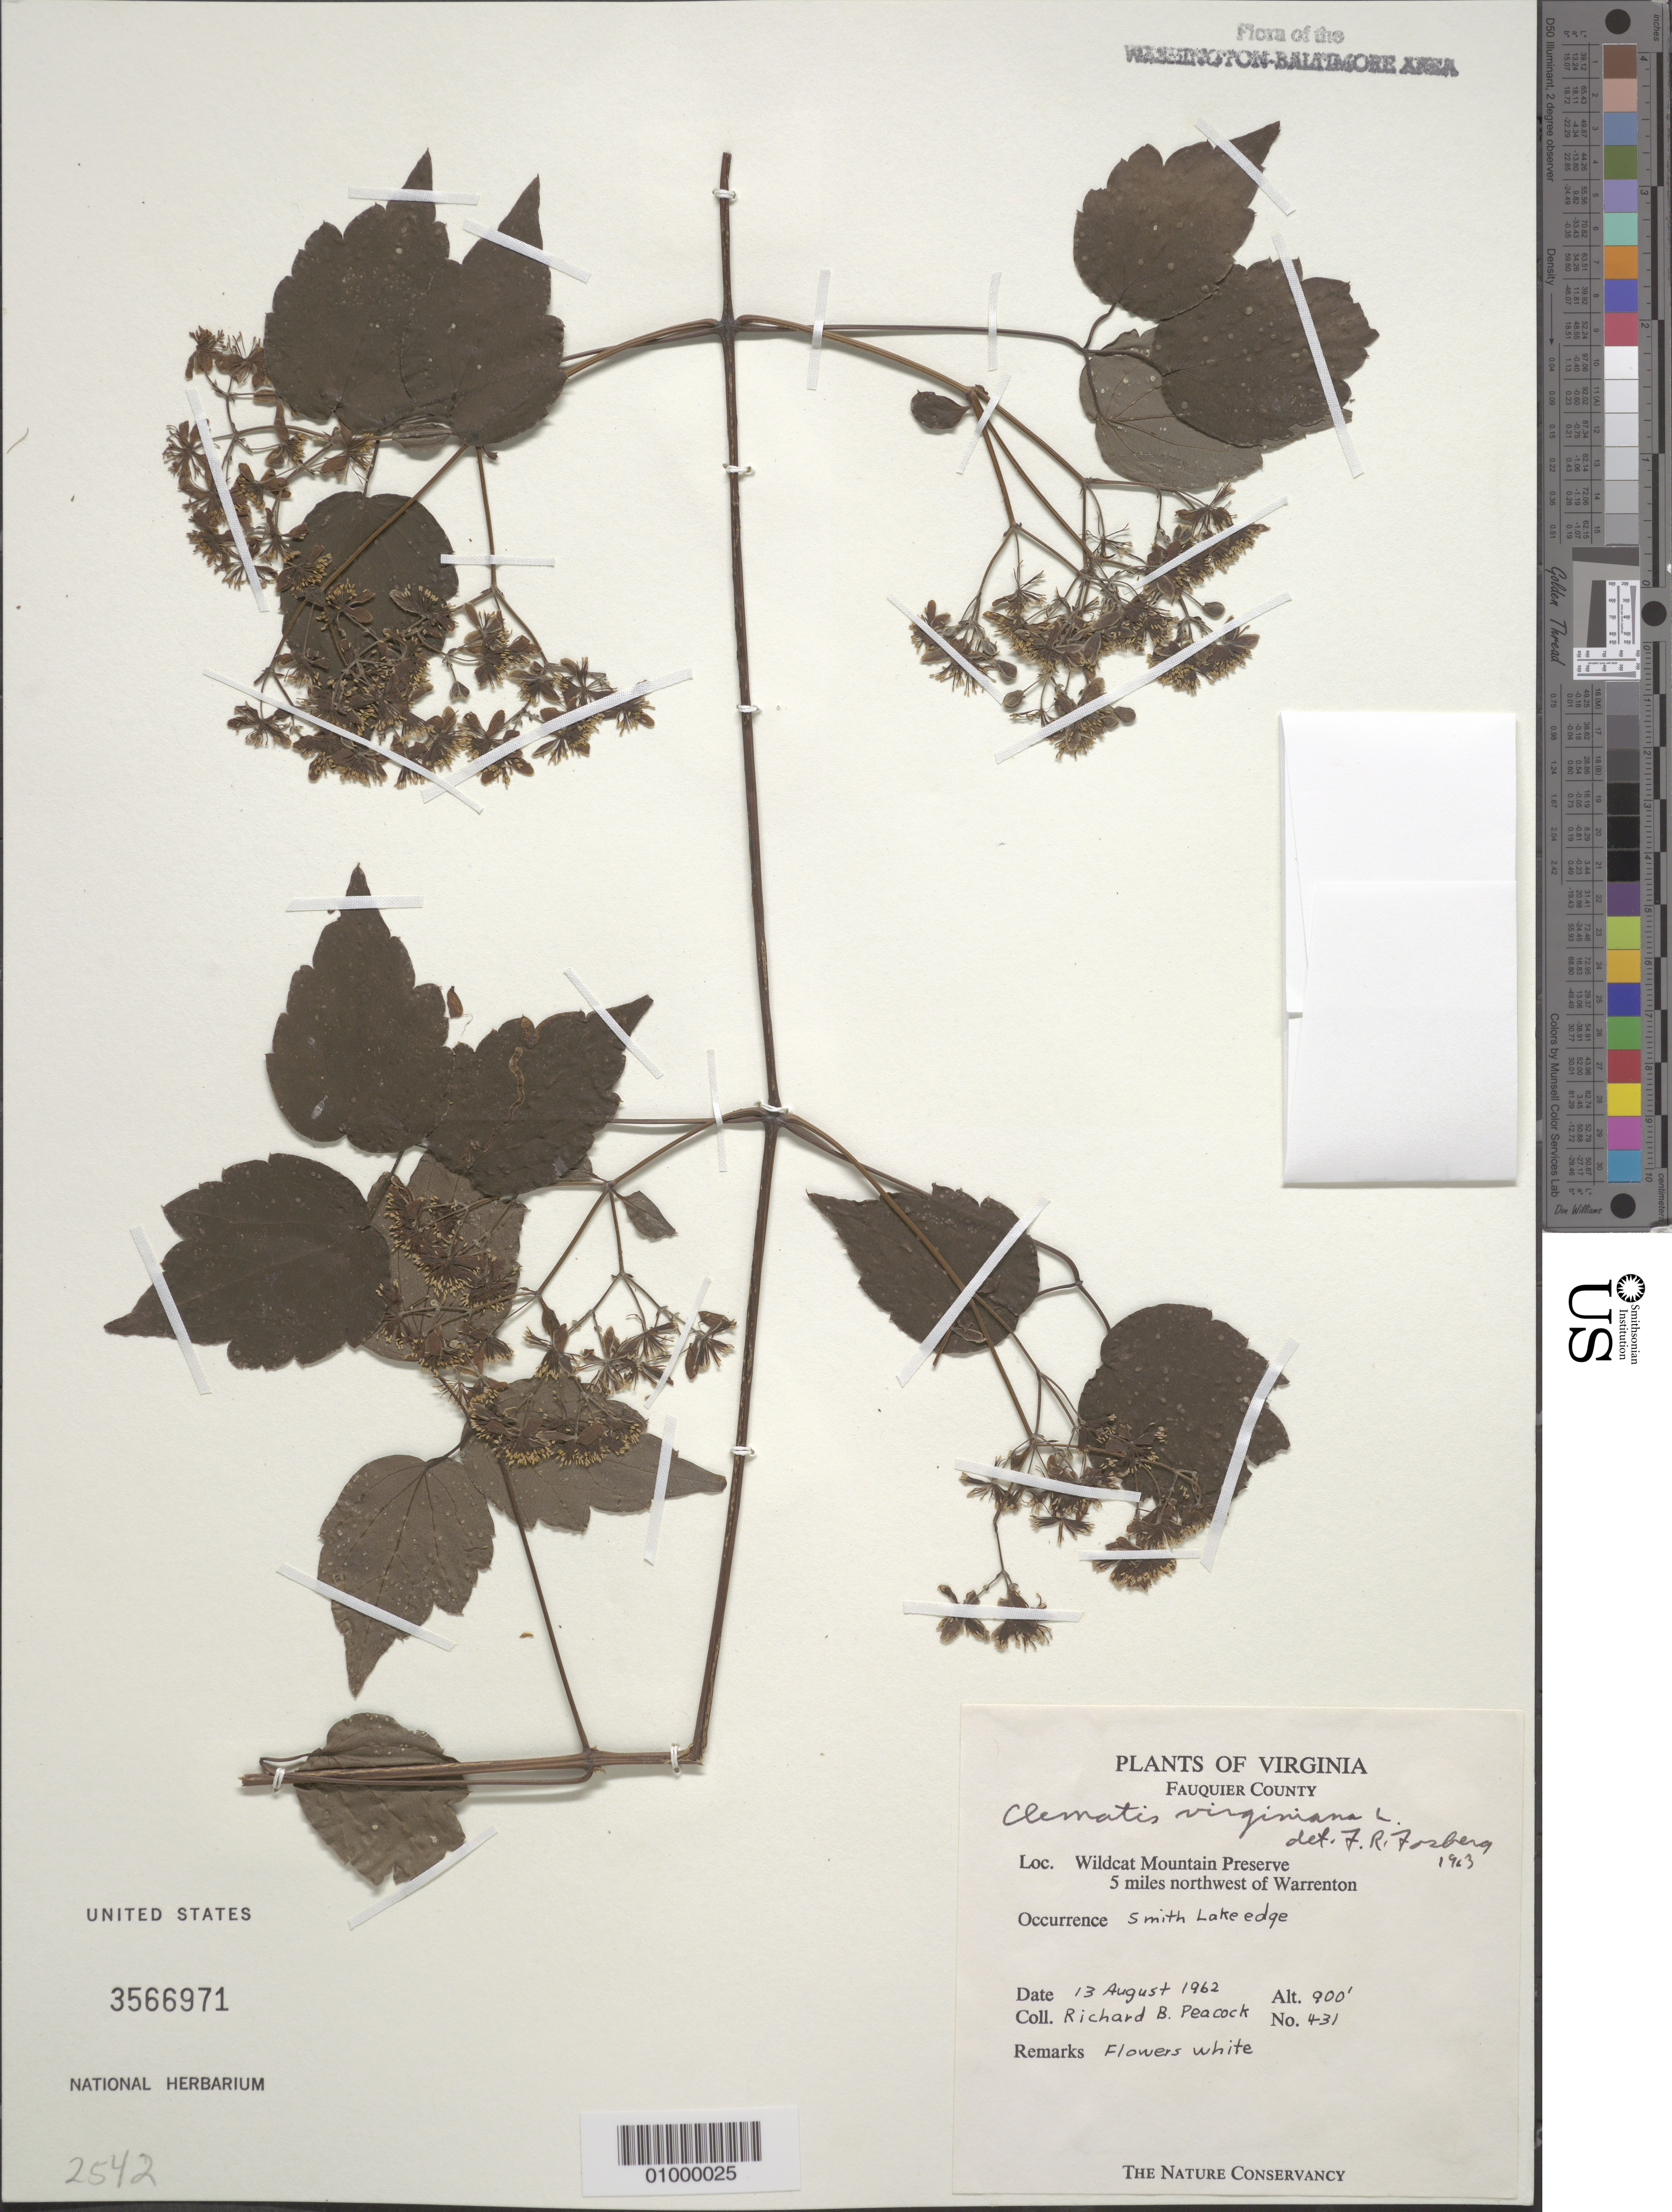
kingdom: Plantae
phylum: Tracheophyta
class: Magnoliopsida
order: Ranunculales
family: Ranunculaceae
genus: Clematis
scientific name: Clematis virginiana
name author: L.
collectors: R. Peacock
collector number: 431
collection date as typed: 13 Aug 1962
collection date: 1962-08-13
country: United States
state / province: Virginia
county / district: Fauquier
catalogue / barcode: US 3566971